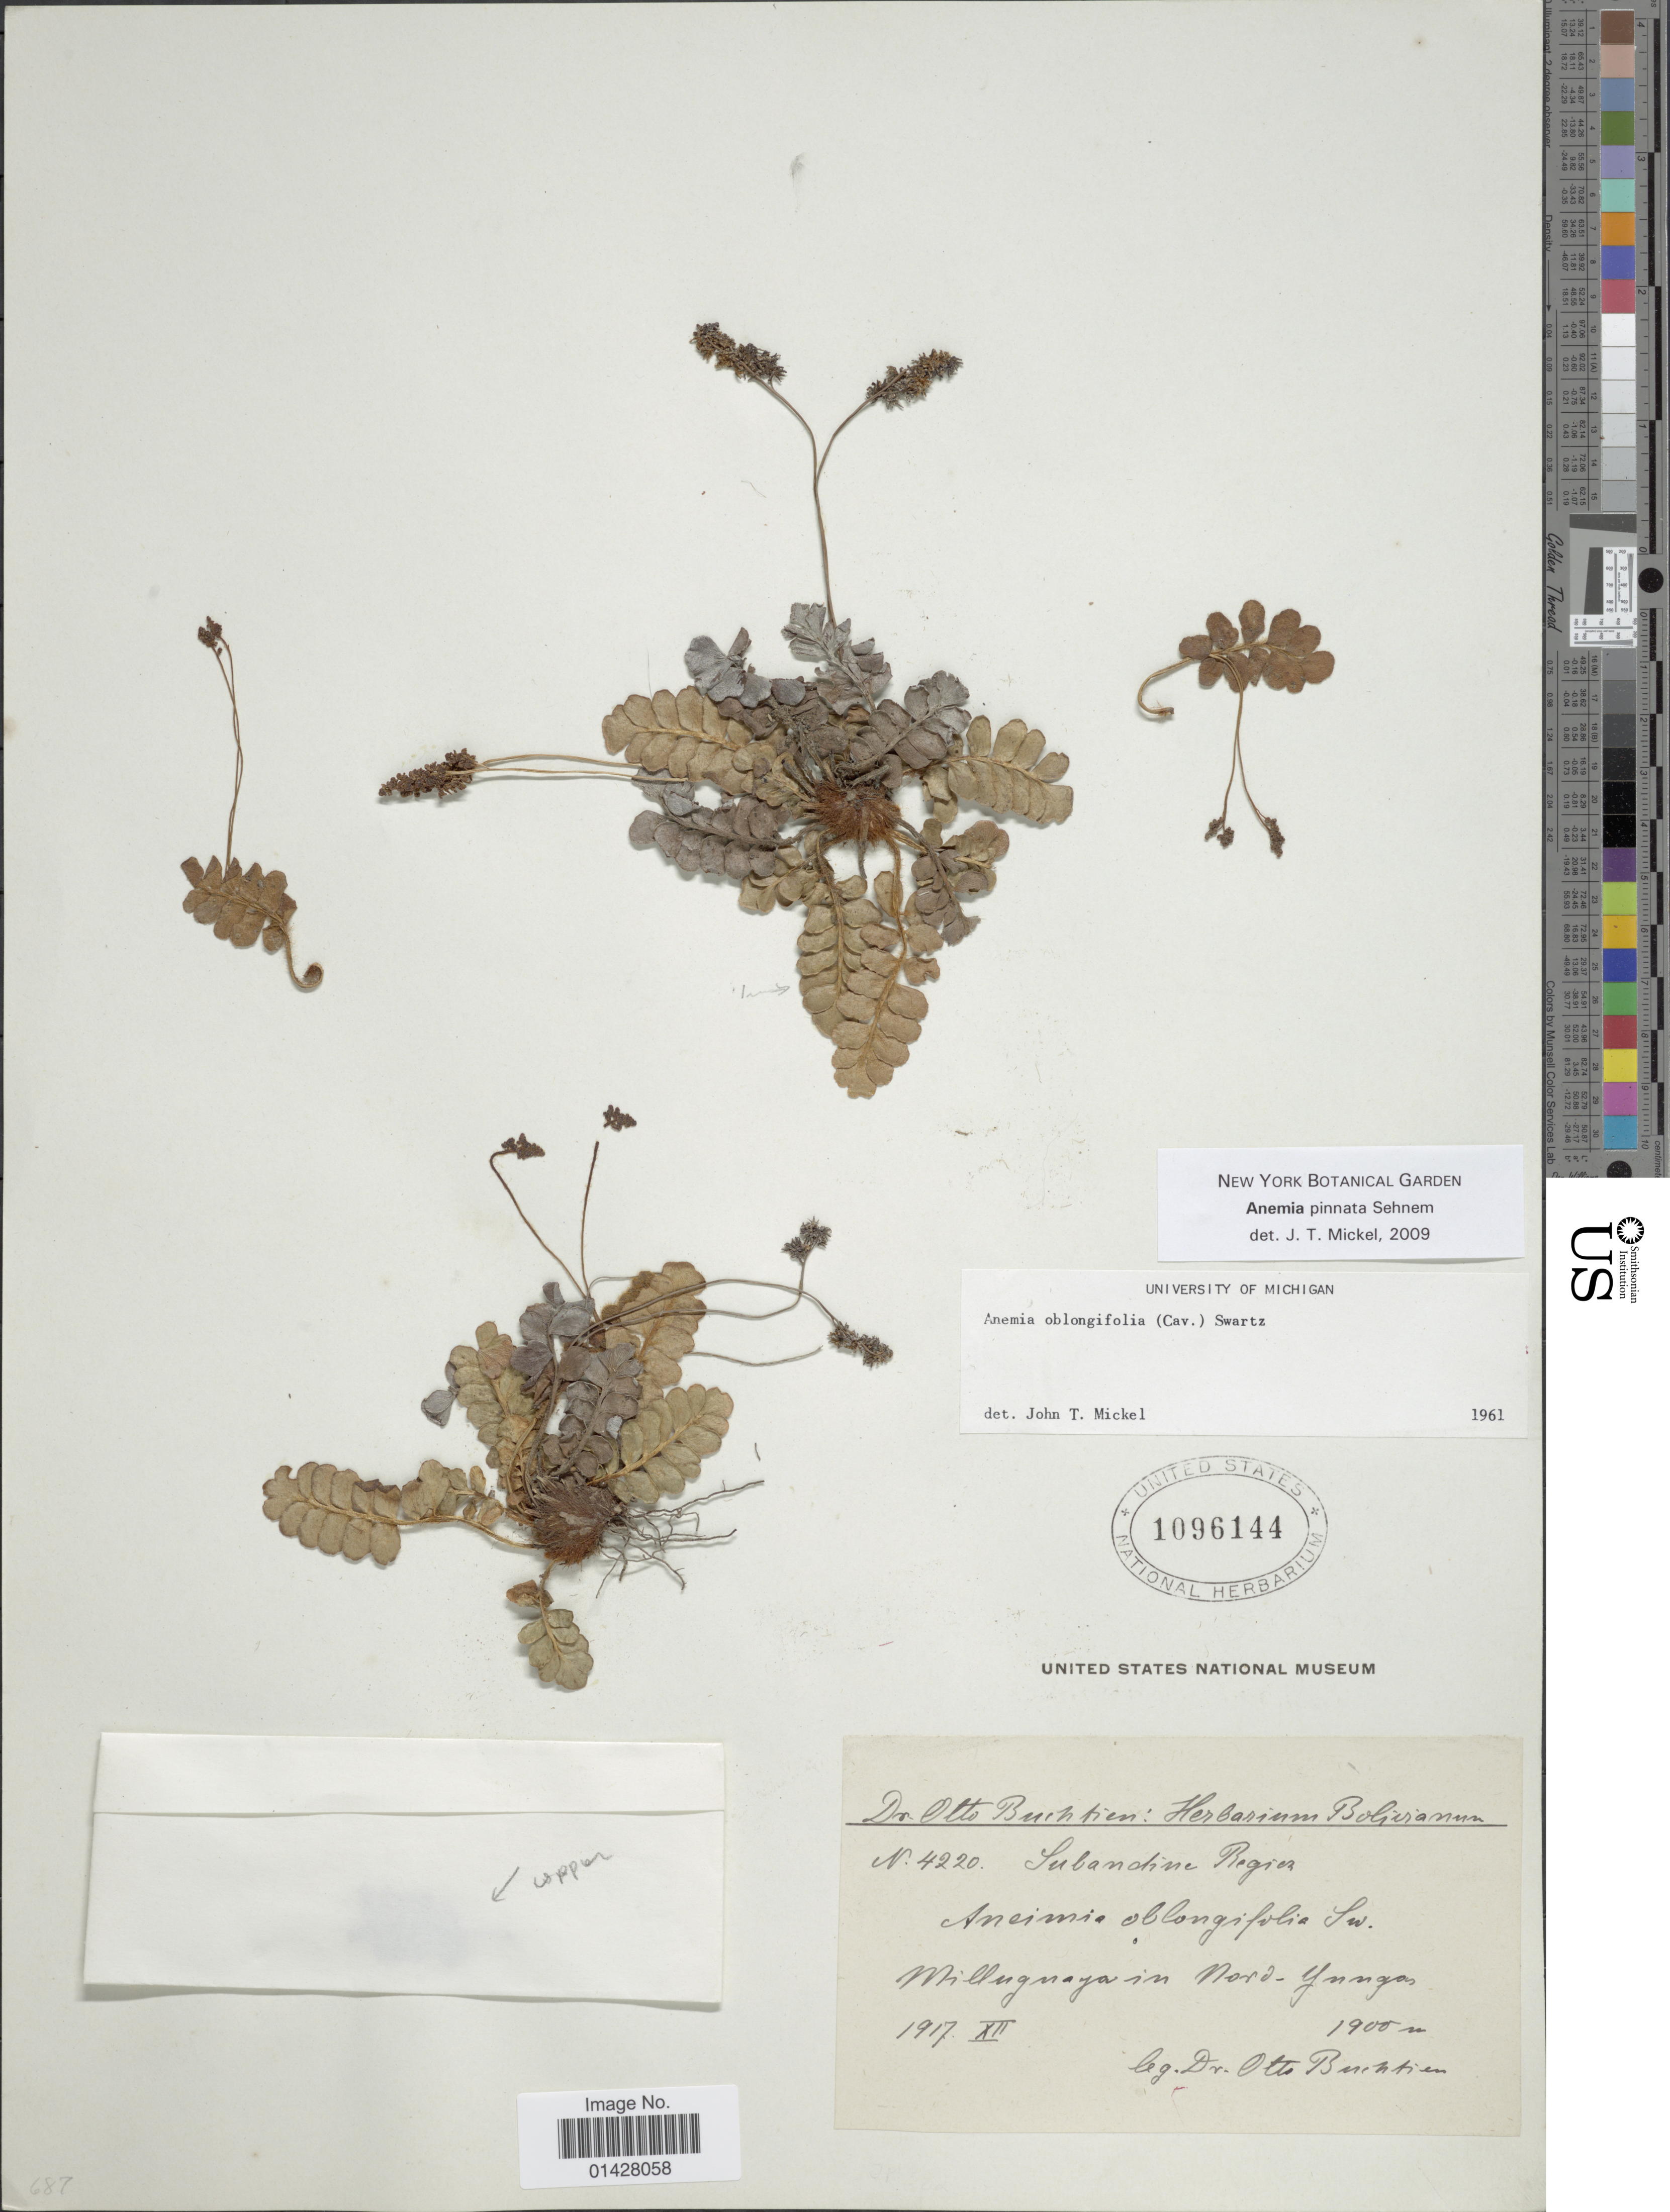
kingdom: Plantae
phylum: Tracheophyta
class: Polypodiopsida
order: Schizaeales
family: Anemiaceae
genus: Anemia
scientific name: Anemia pinnata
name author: Sehnem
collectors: O. Buchtien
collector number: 4220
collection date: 1917-12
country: Bolivia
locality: Milluguaya in Nord-Yungas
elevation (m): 1900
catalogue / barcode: US 1096144